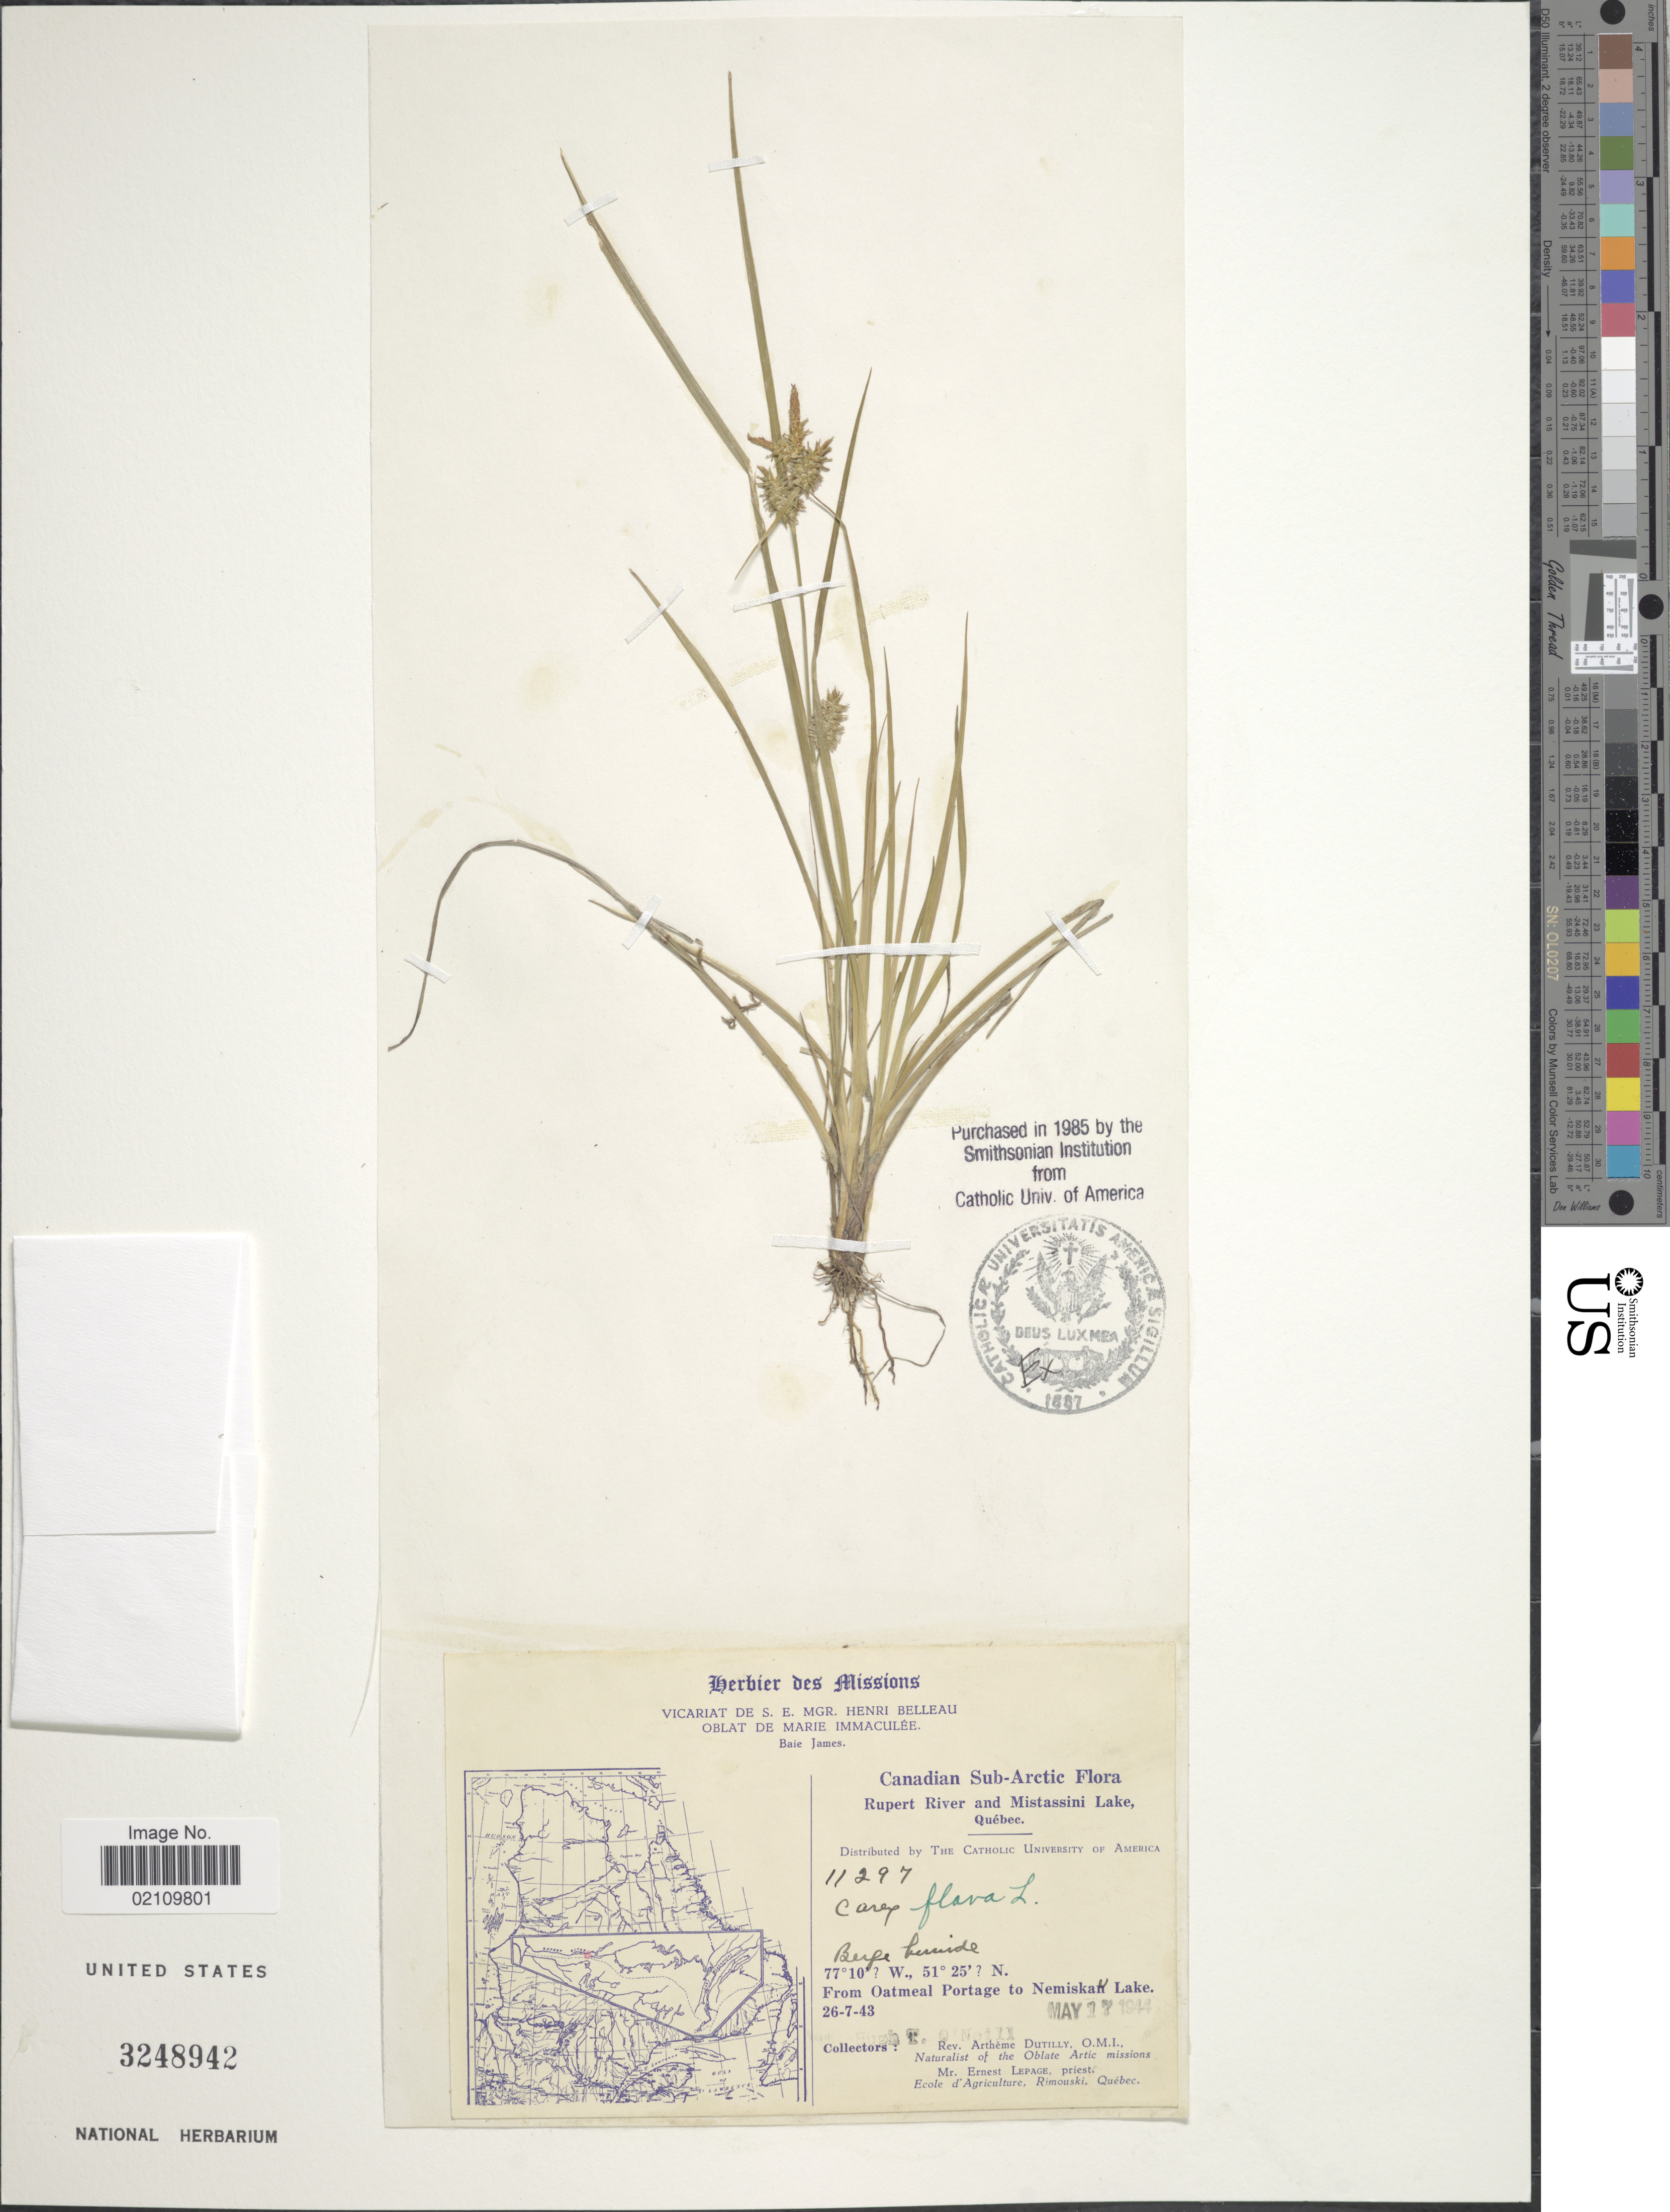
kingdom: Plantae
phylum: Tracheophyta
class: Liliopsida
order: Poales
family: Cyperaceae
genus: Carex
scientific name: Carex flava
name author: L.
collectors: A. Dutilly & E. Lepage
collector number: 11297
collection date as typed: Transcribed d/m/y: 26/7/43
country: Canada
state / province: Quebec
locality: Canadian Sub-Arctic. Rupert River and Mistassini Lake. From Oatmeal Portage to Nemiskan Lake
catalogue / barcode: US 3248942